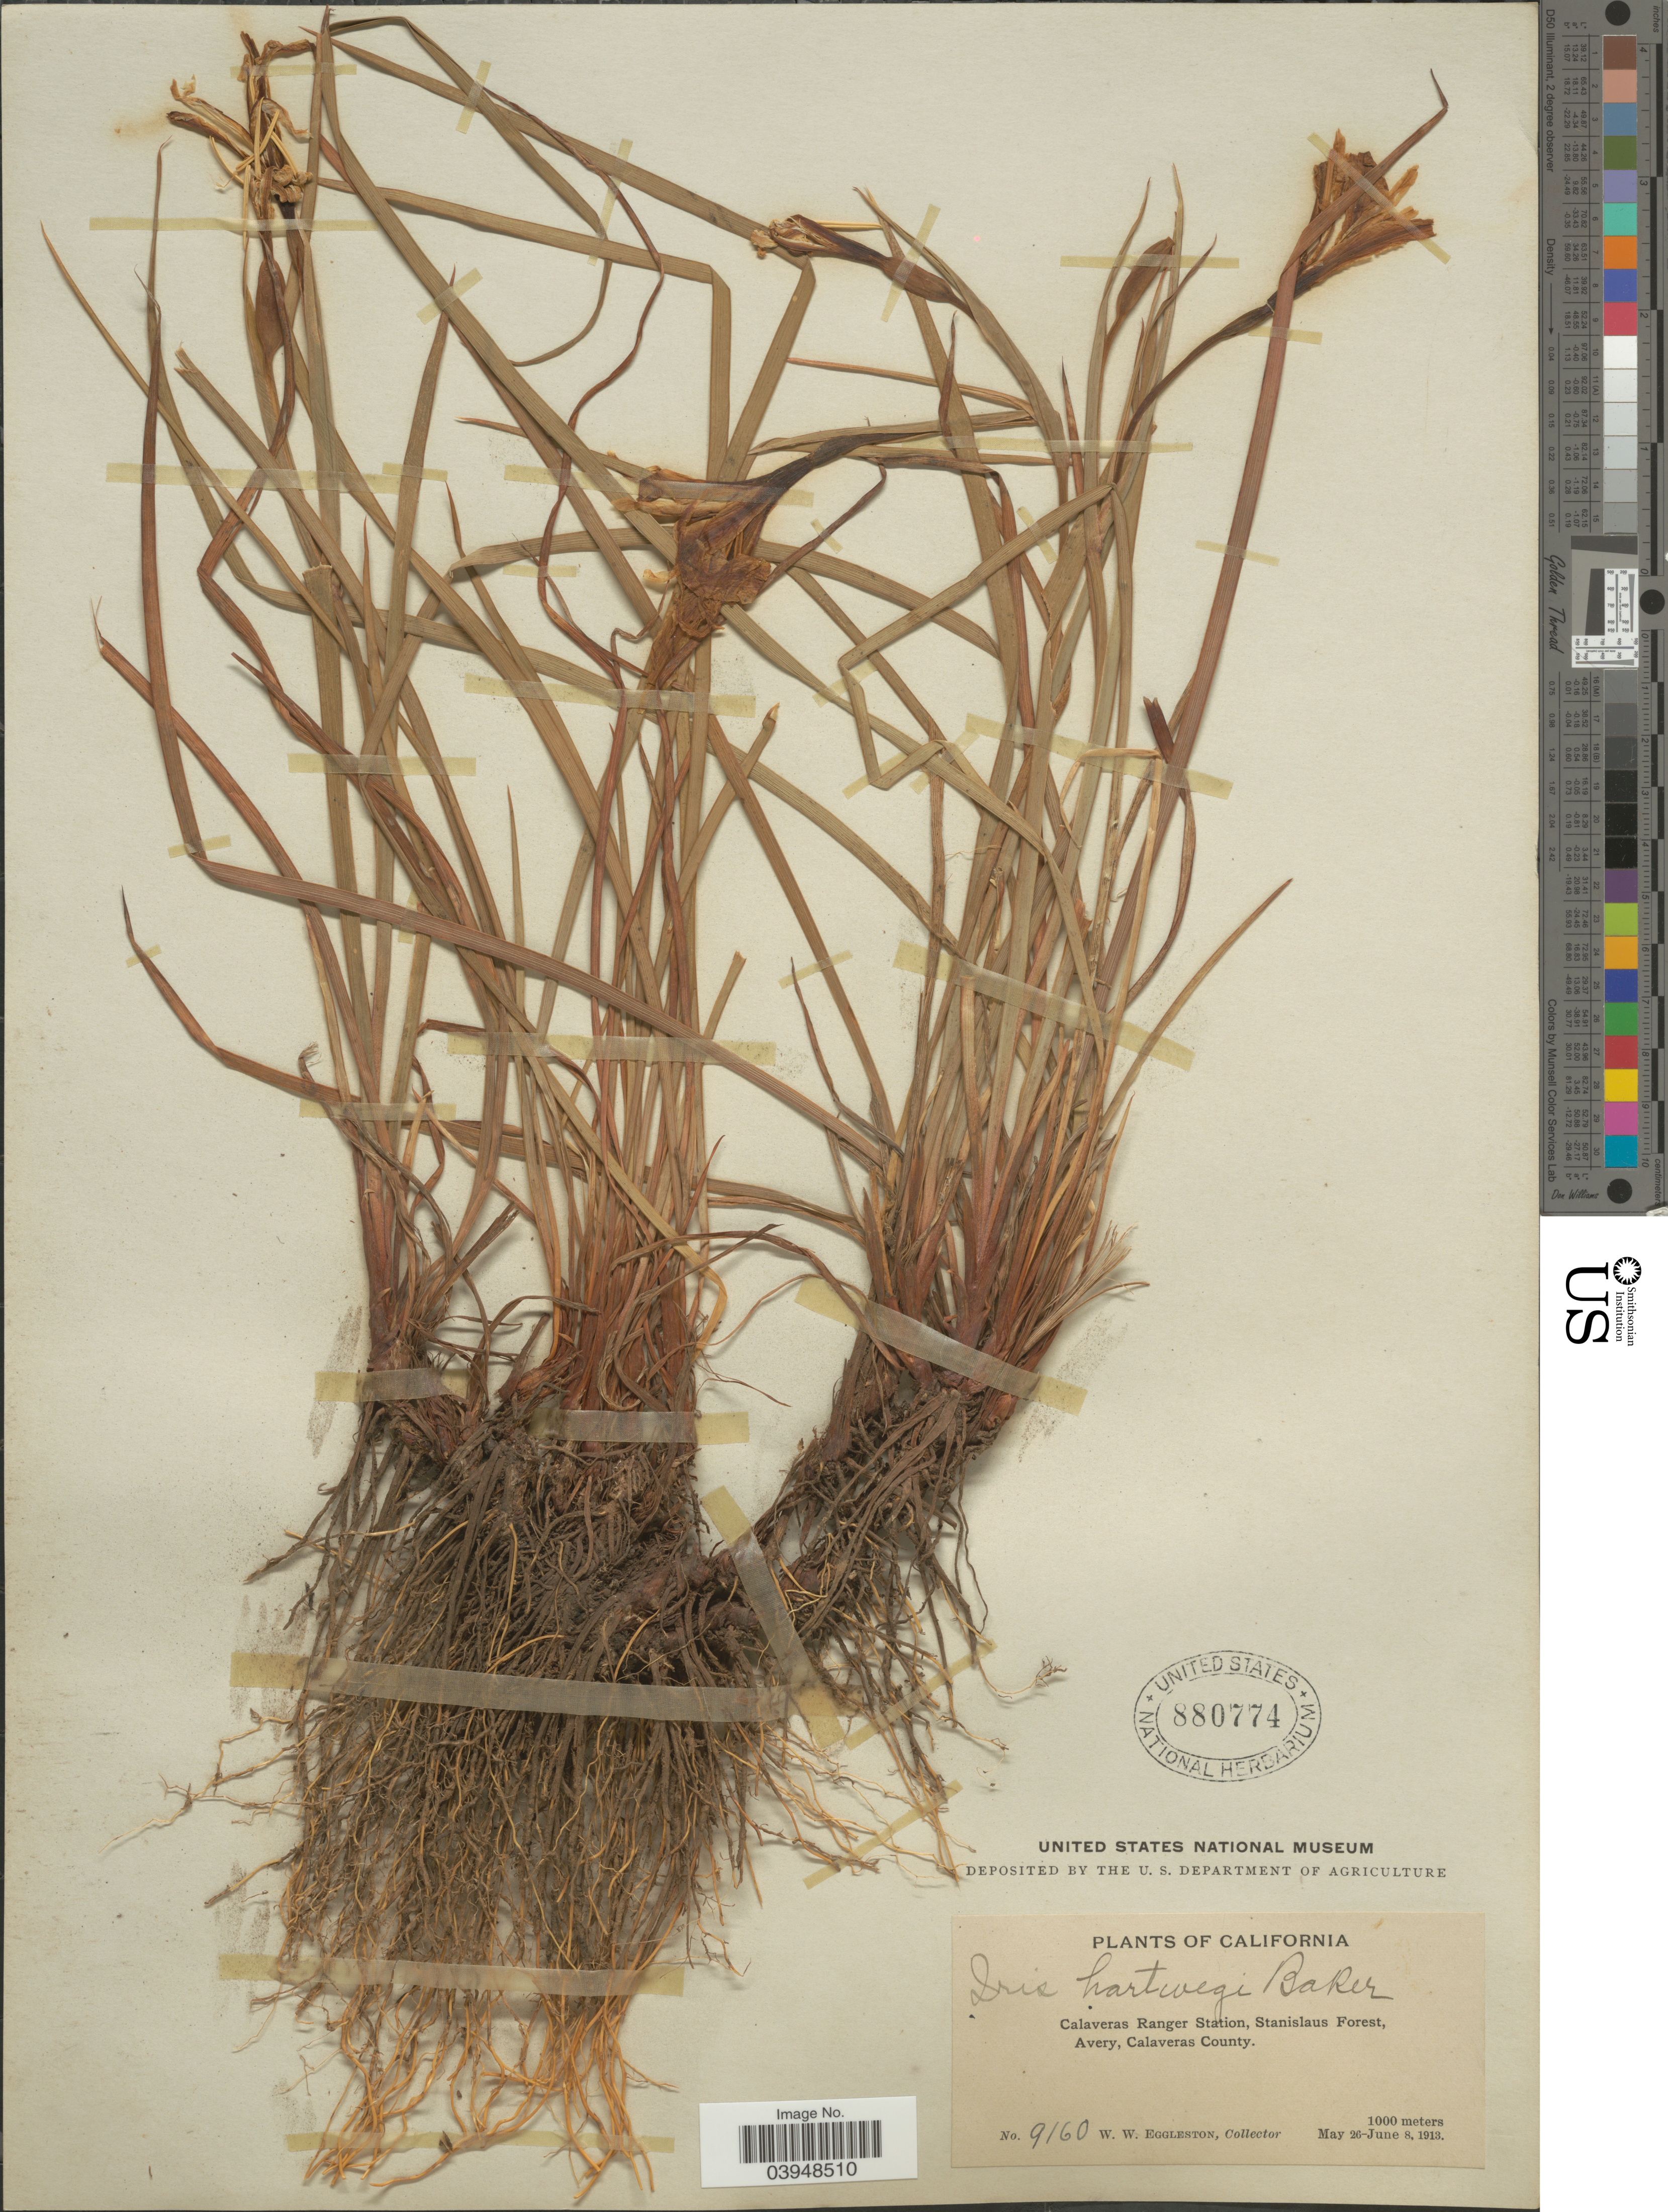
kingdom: Plantae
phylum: Tracheophyta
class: Liliopsida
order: Asparagales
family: Iridaceae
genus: Iris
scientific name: Iris hartwegii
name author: Baker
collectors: W. W. Eggleston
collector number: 9160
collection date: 1913-05-26/1913-06-08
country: United States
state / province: California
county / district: Calaveras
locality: Calaveras Ranger Station, Stanislaus Forest, Avery, Calaveras County.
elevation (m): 1000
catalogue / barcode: US 880774